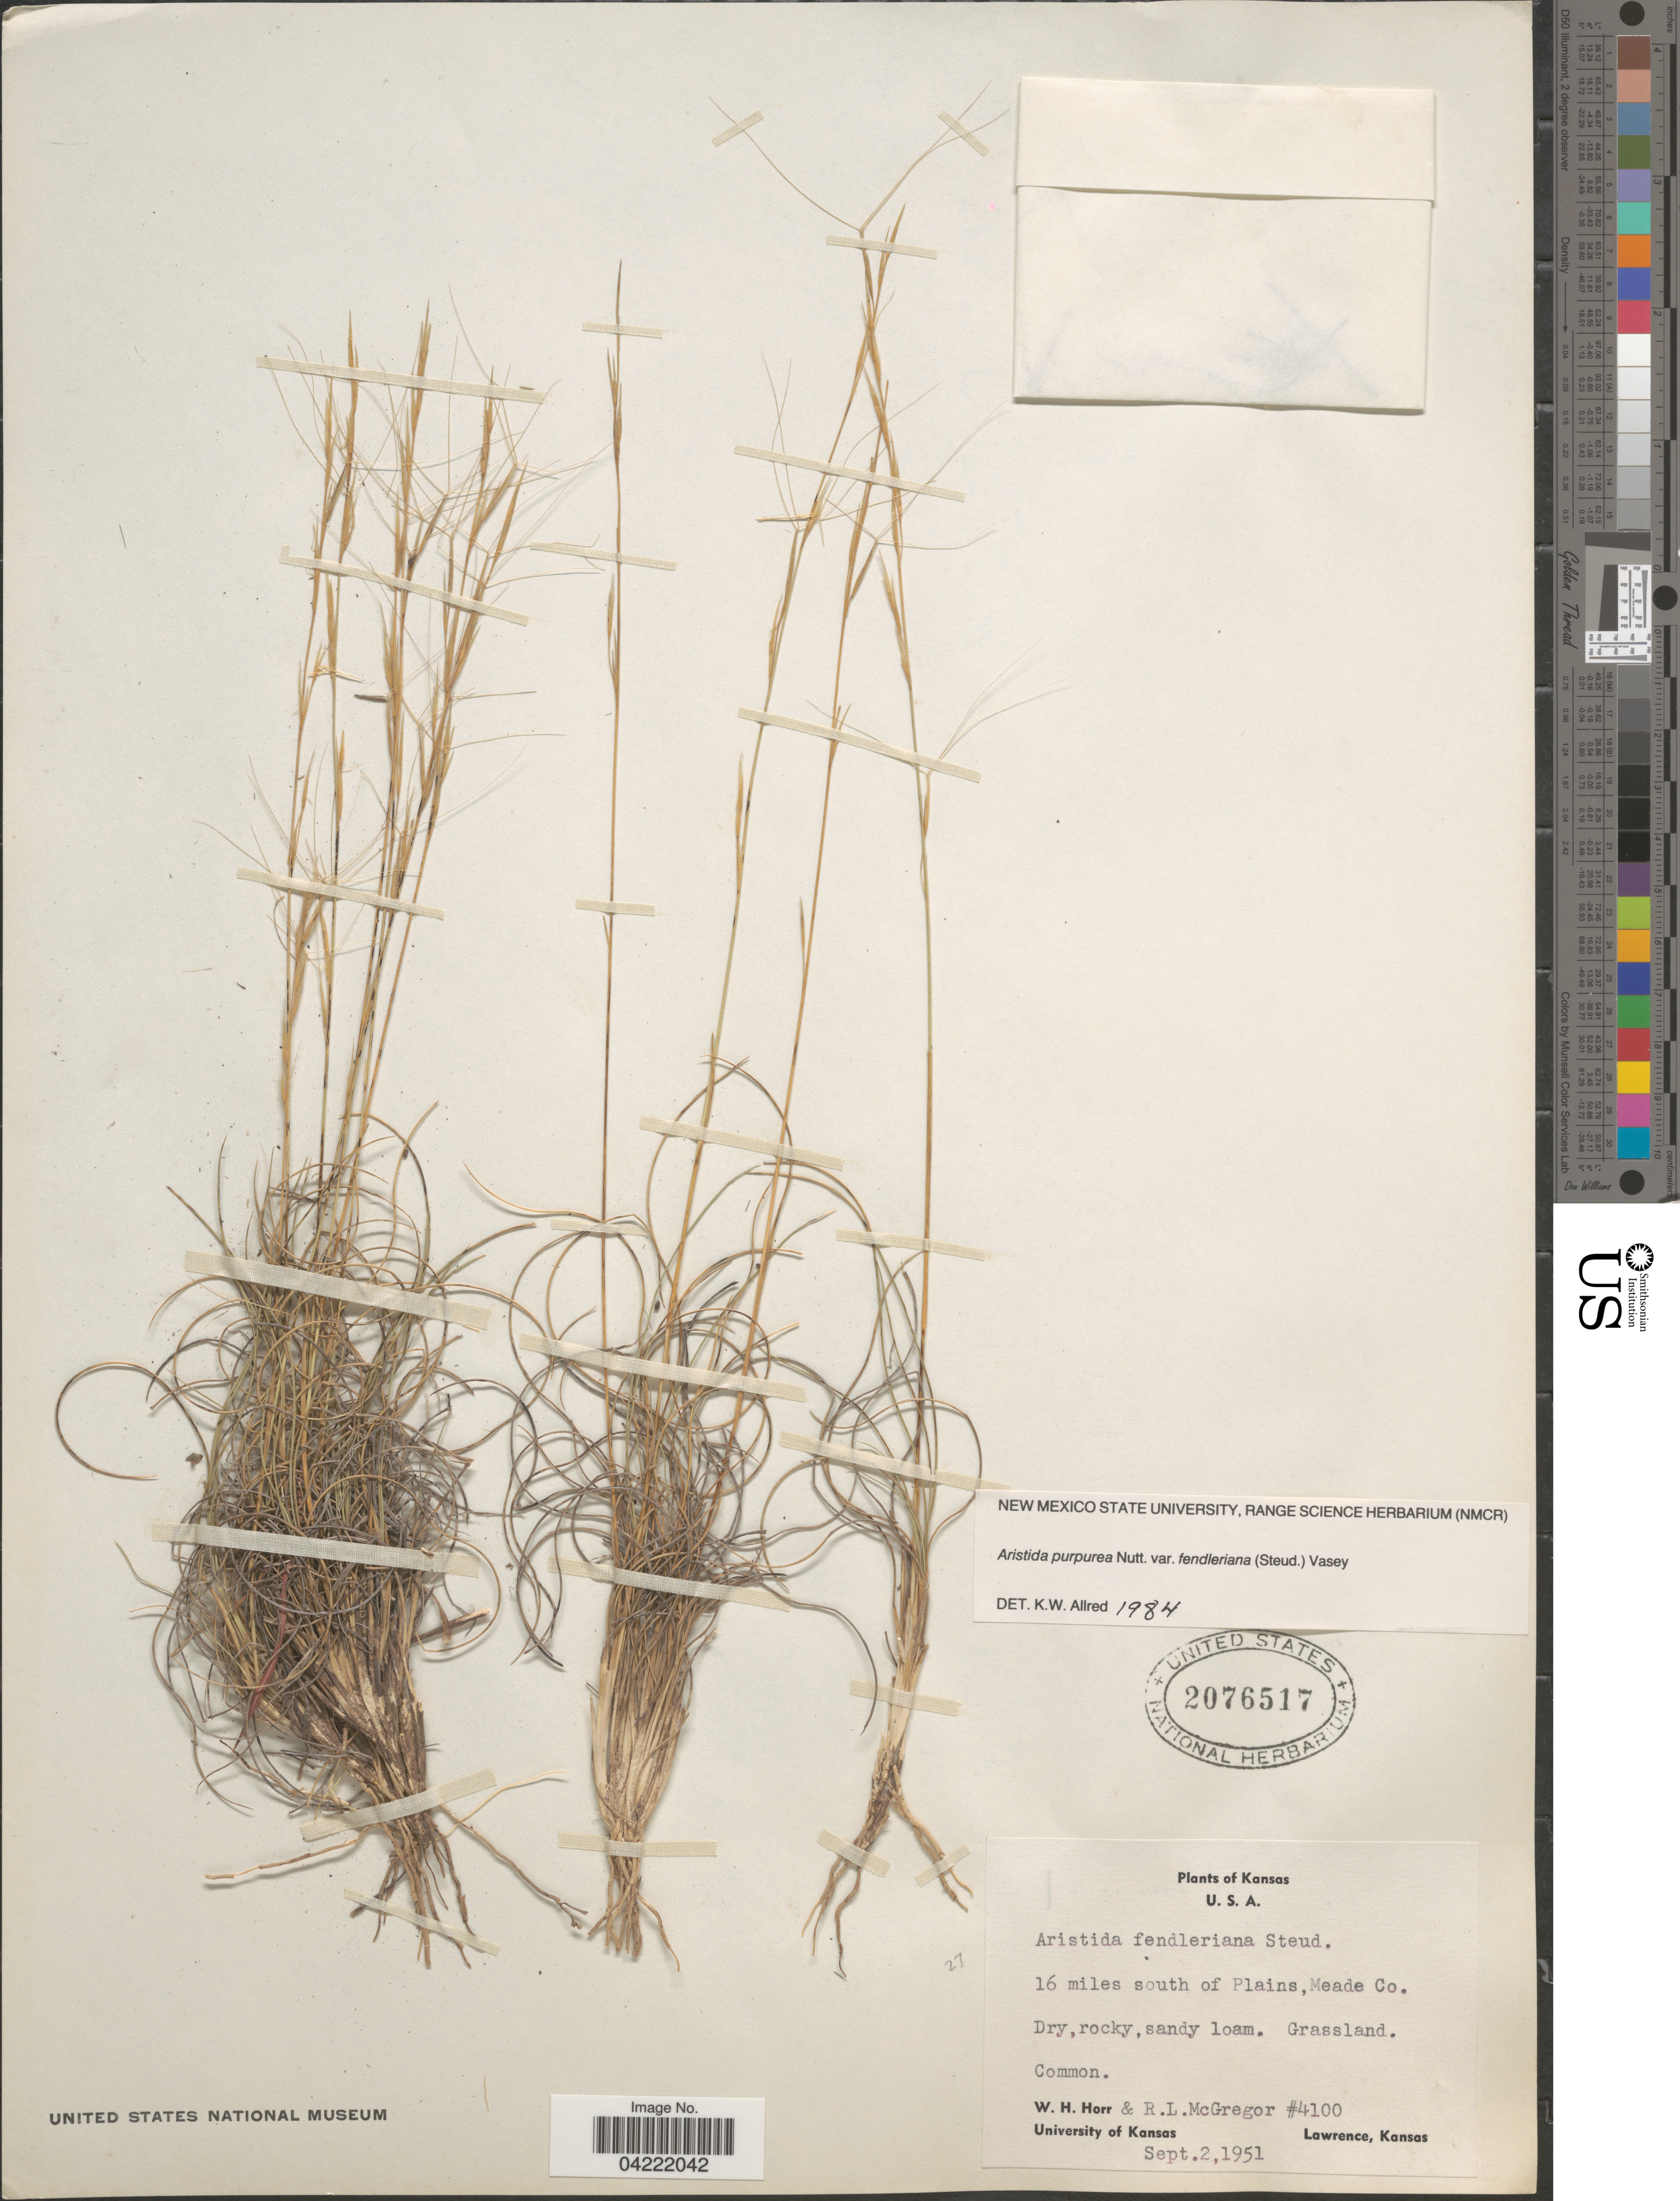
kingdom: Plantae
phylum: Tracheophyta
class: Liliopsida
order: Poales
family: Poaceae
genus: Aristida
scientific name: Aristida purpurea var. fendleriana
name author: (Steud.) Vasey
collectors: W. H. Horr & R. McGregor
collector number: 4100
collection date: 1951-09-02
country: United States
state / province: Kansas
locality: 16 miles south of Plains, Meade Co. Dry, rocky, sandy loam. Grassland.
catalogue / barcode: US 2076517